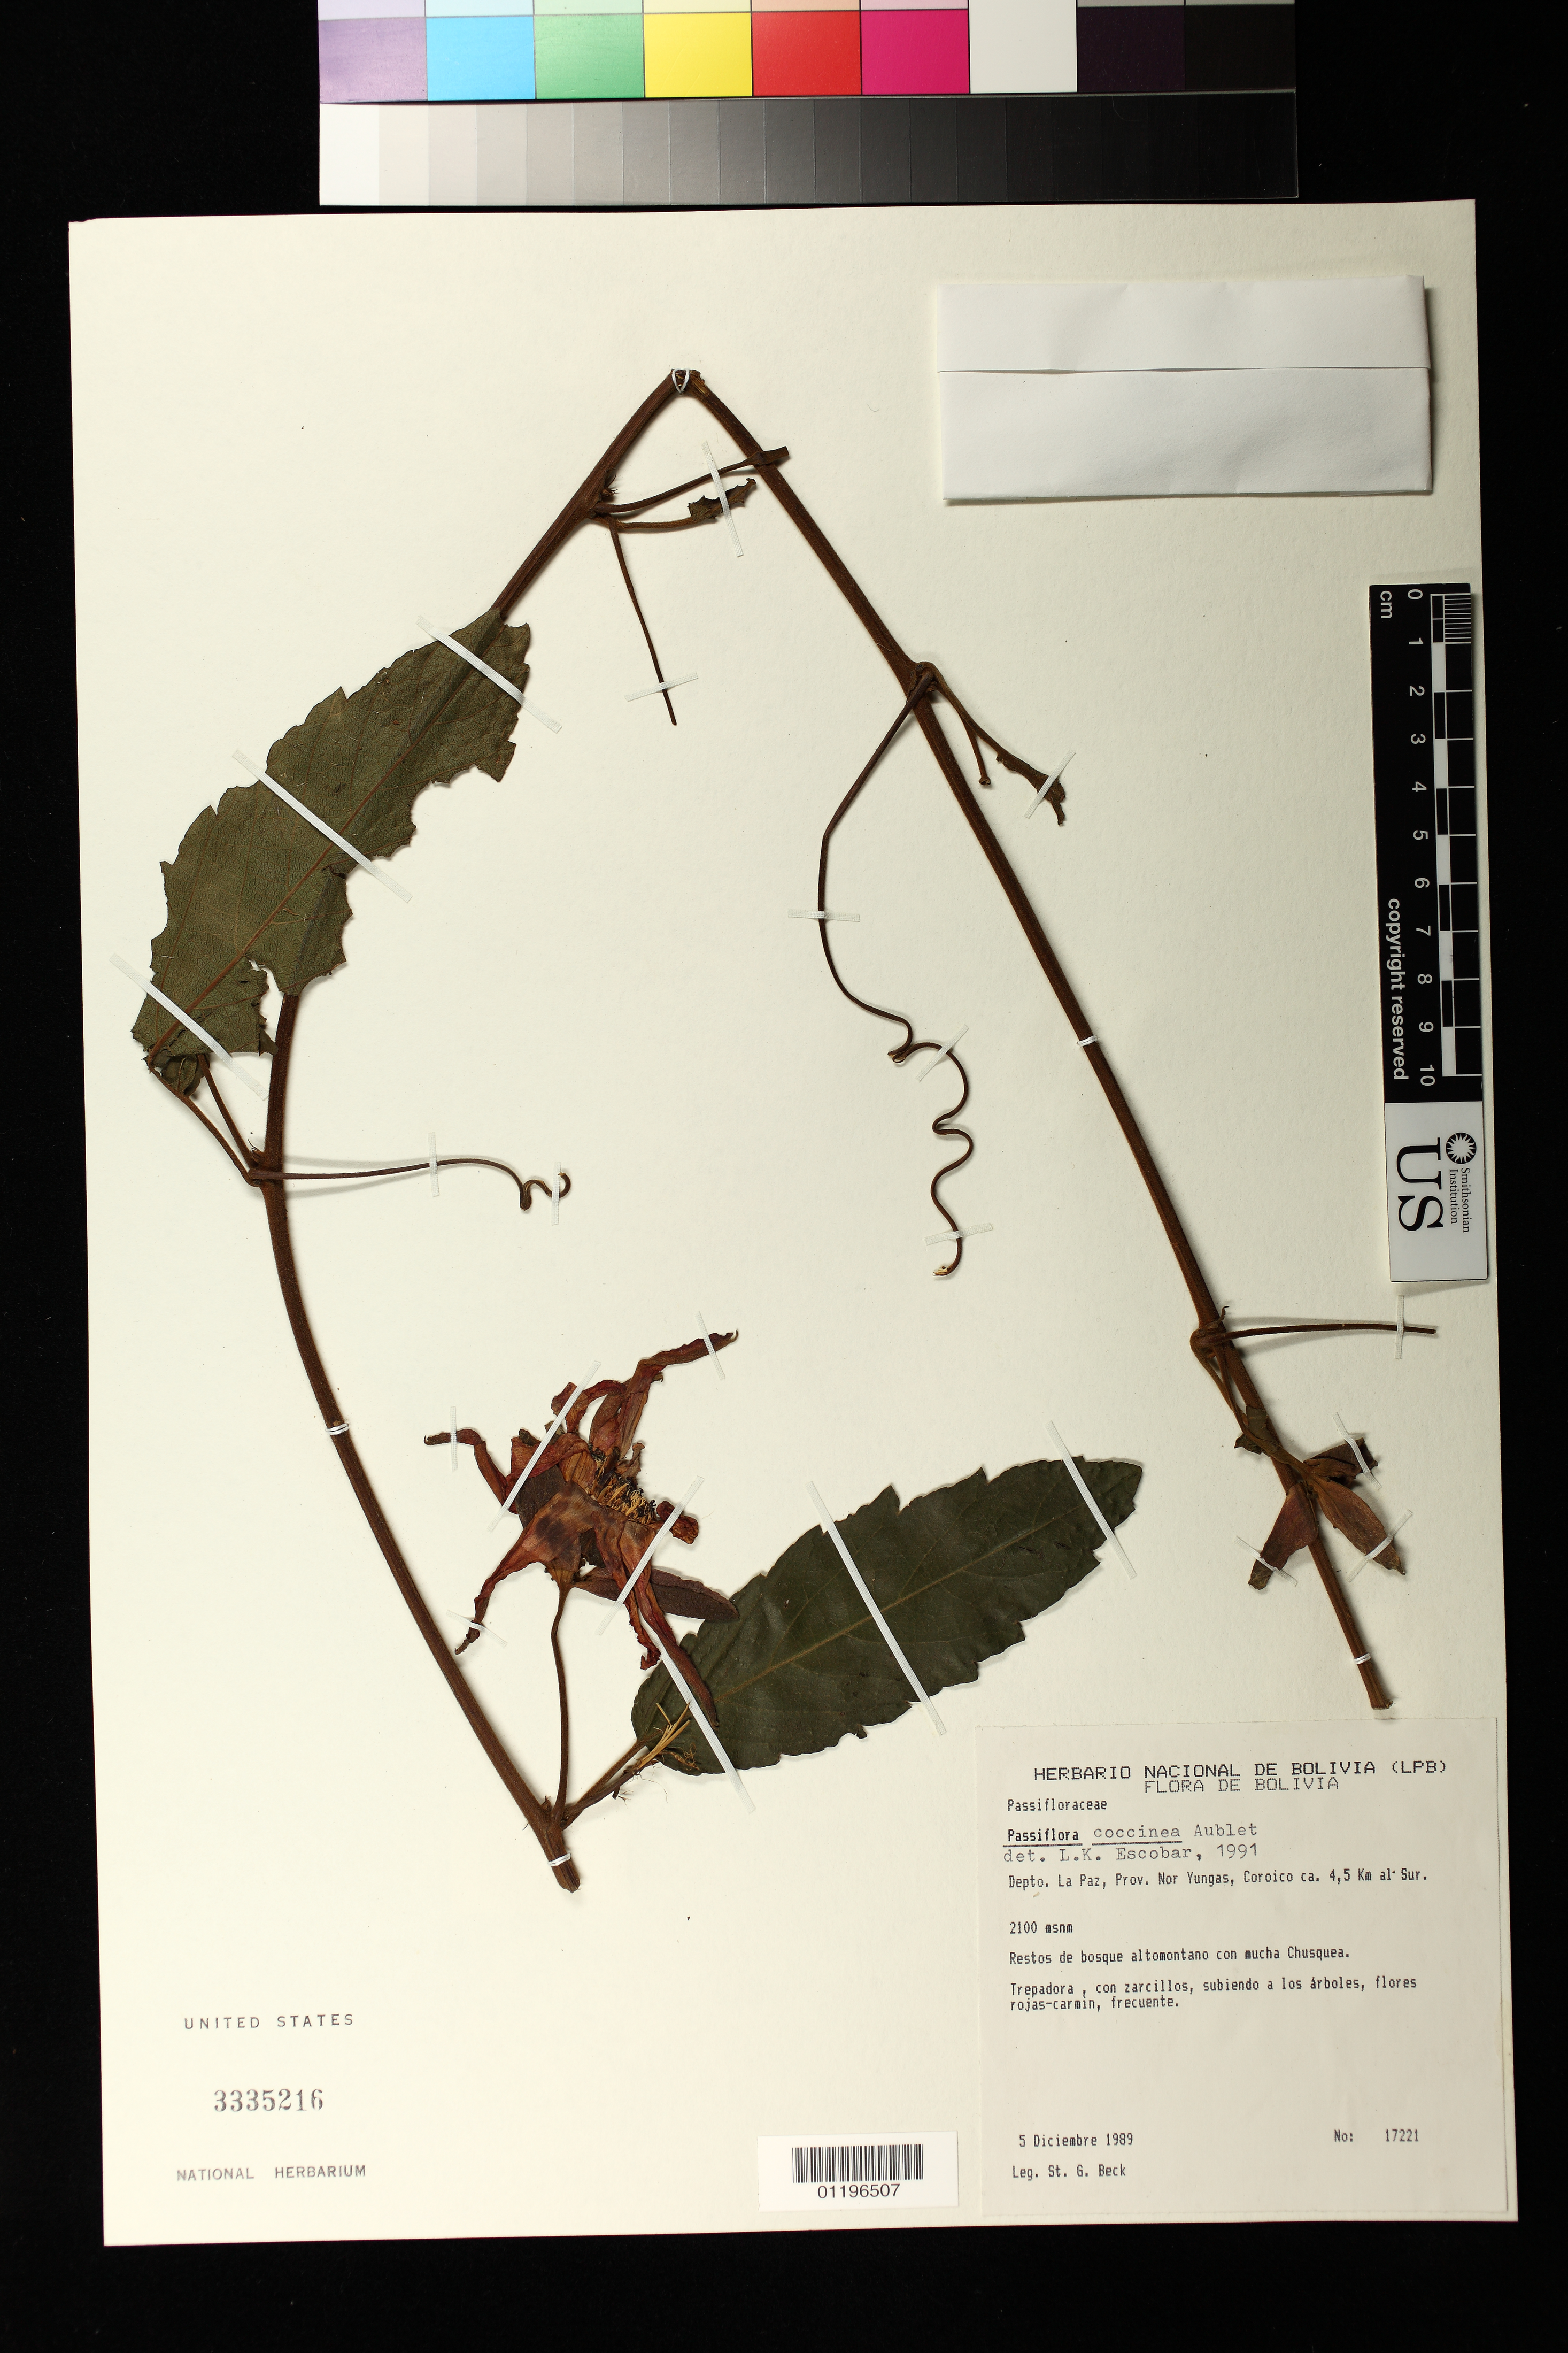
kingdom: Plantae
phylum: Tracheophyta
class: Magnoliopsida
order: Malpighiales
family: Passifloraceae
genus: Passiflora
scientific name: Passiflora coccinea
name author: Aubl.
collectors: S. G. Beck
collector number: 17221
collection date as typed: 12 May 1989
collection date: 1989-05-12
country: Bolivia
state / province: La Paz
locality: Depto La Paz, Provincia Nor Yungas, Coroico ca. 4.5 Km al Sur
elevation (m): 2100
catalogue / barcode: US 3335216